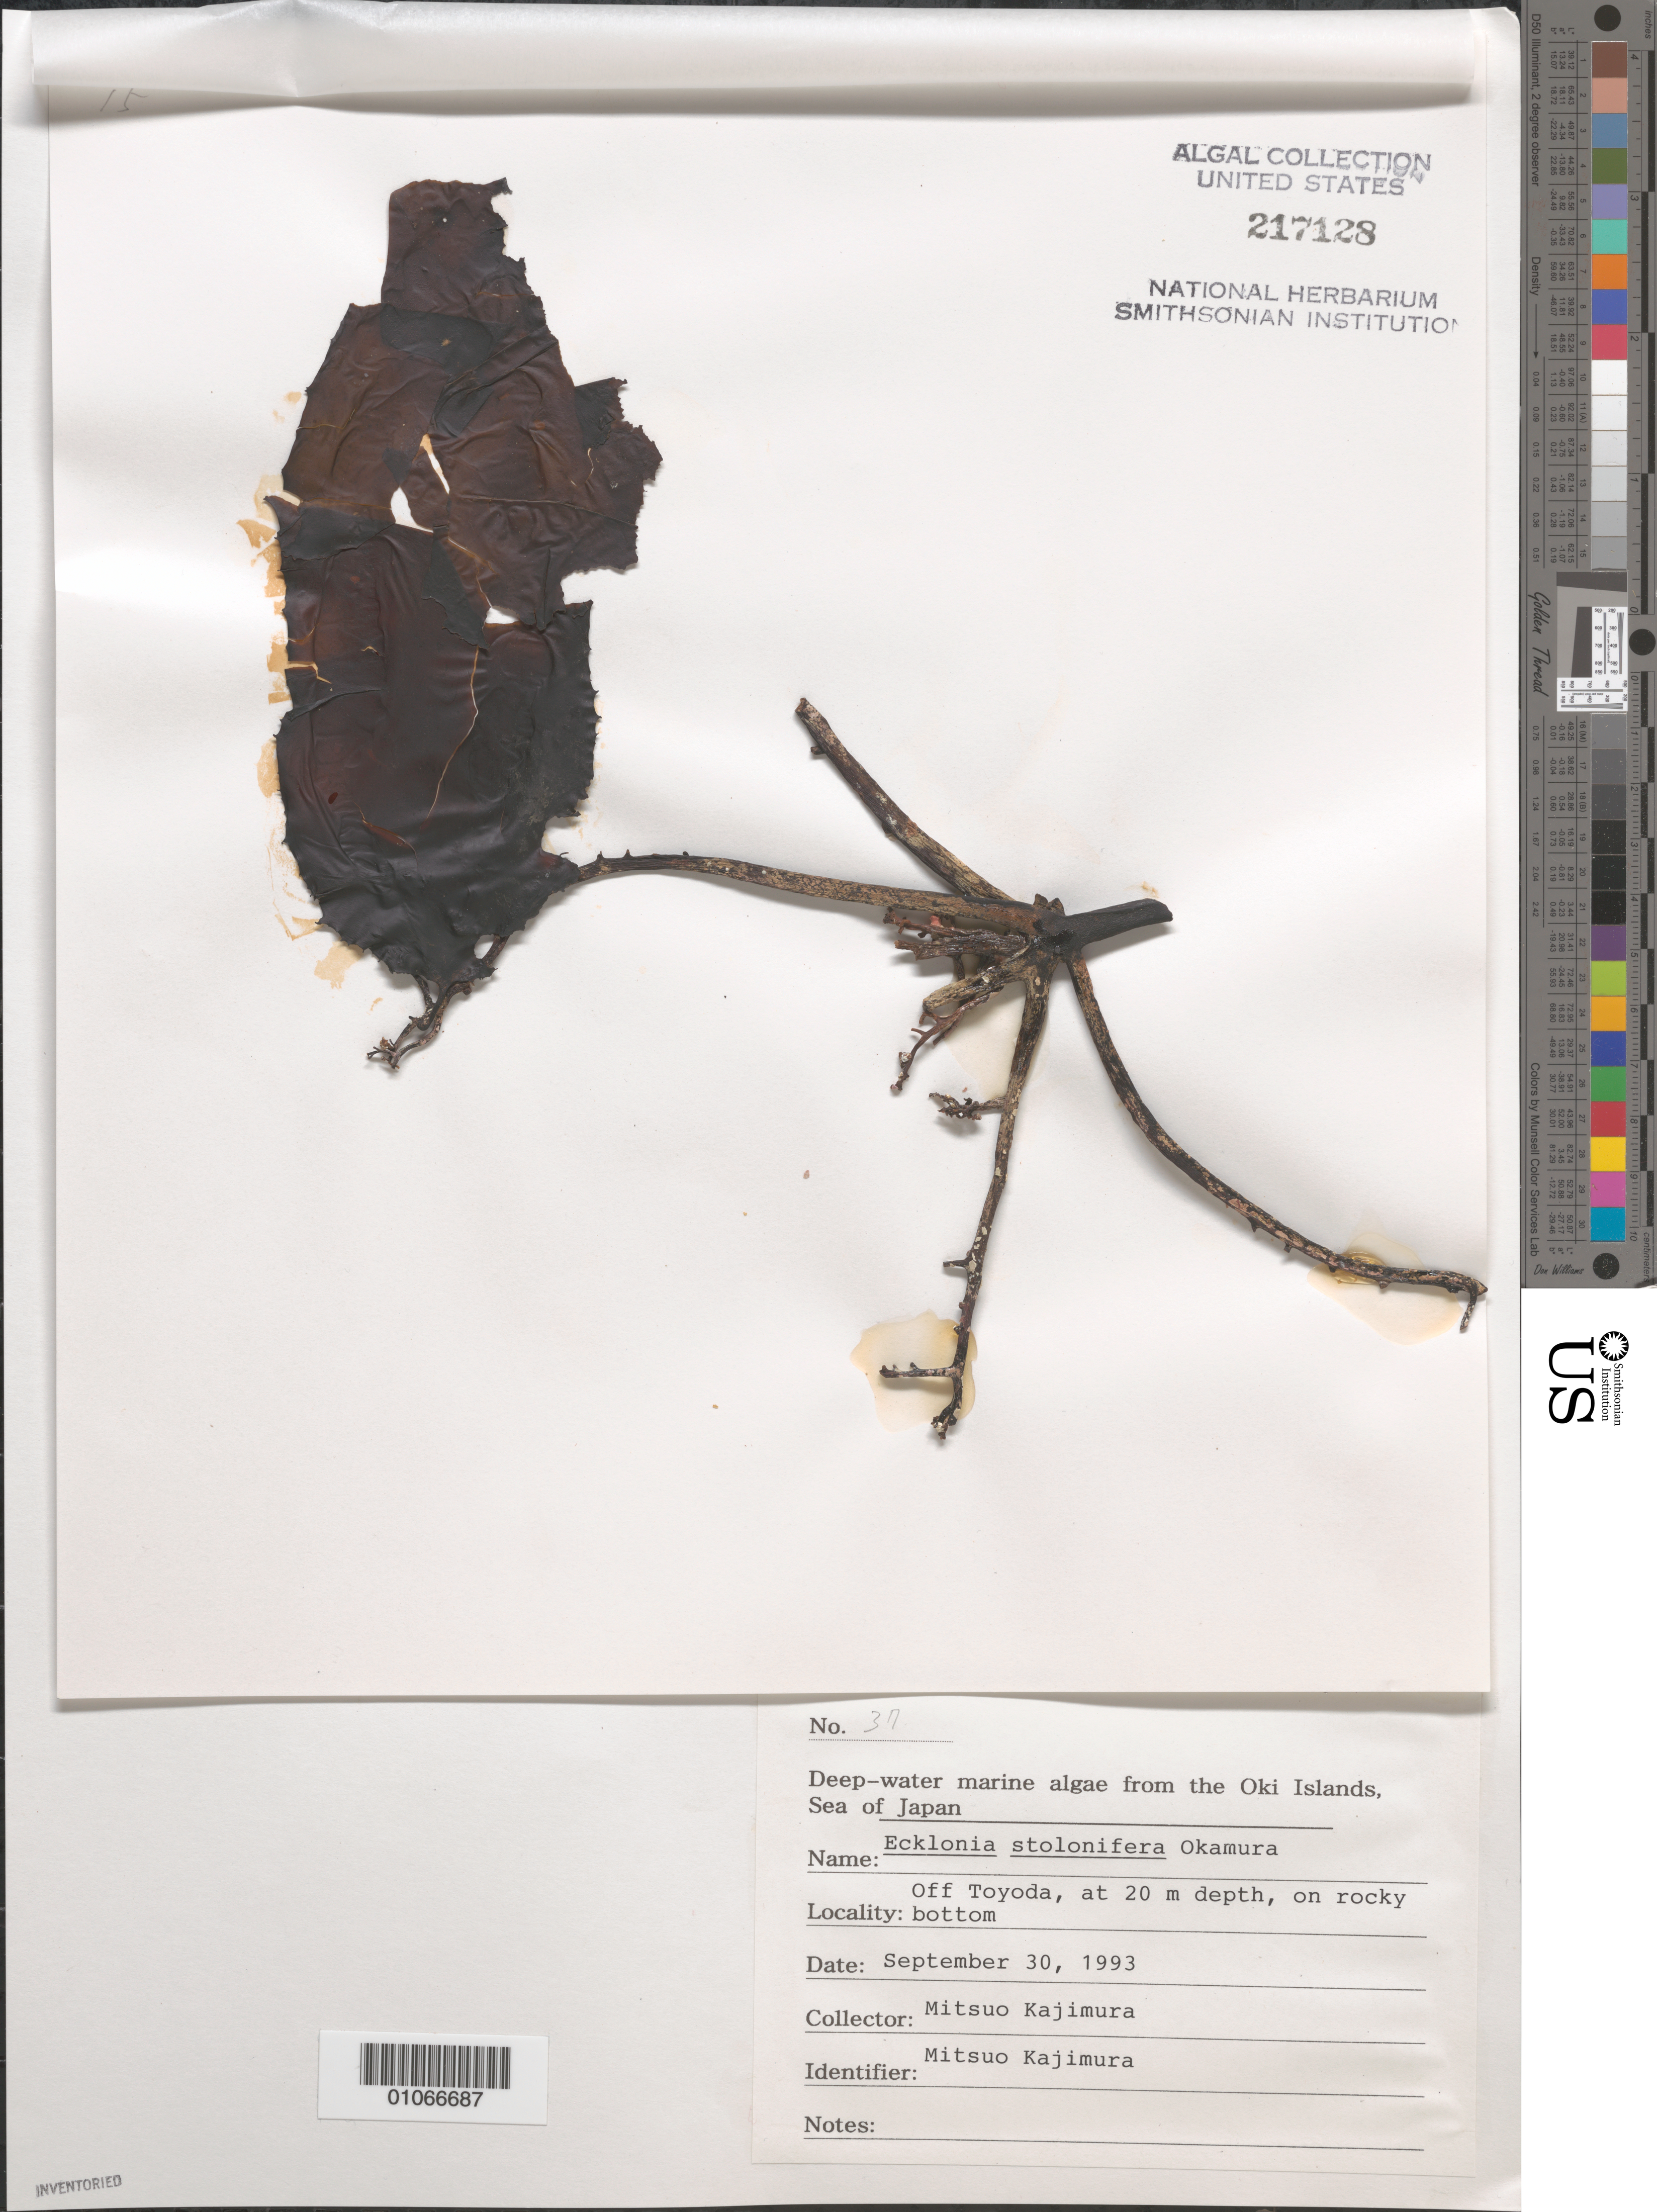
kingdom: Chromista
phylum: Ochrophyta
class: Phaeophyceae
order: Laminariales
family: Lessoniaceae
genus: Ecklonia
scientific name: Ecklonia cava subsp. stolonifera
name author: (Okamura) S.Akita et al.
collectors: M. Kajimura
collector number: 37 & specimen 15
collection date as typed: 30 Sep 1993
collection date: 1993-09-30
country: Japan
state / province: Simane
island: Oki Is.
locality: Off Toyoda, Sea of Japan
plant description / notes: Phycologial Herbarium of Mitsuo Kajimura, Deep-water marine algae from the Oki Islands, Sea of Japan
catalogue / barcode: US 217128